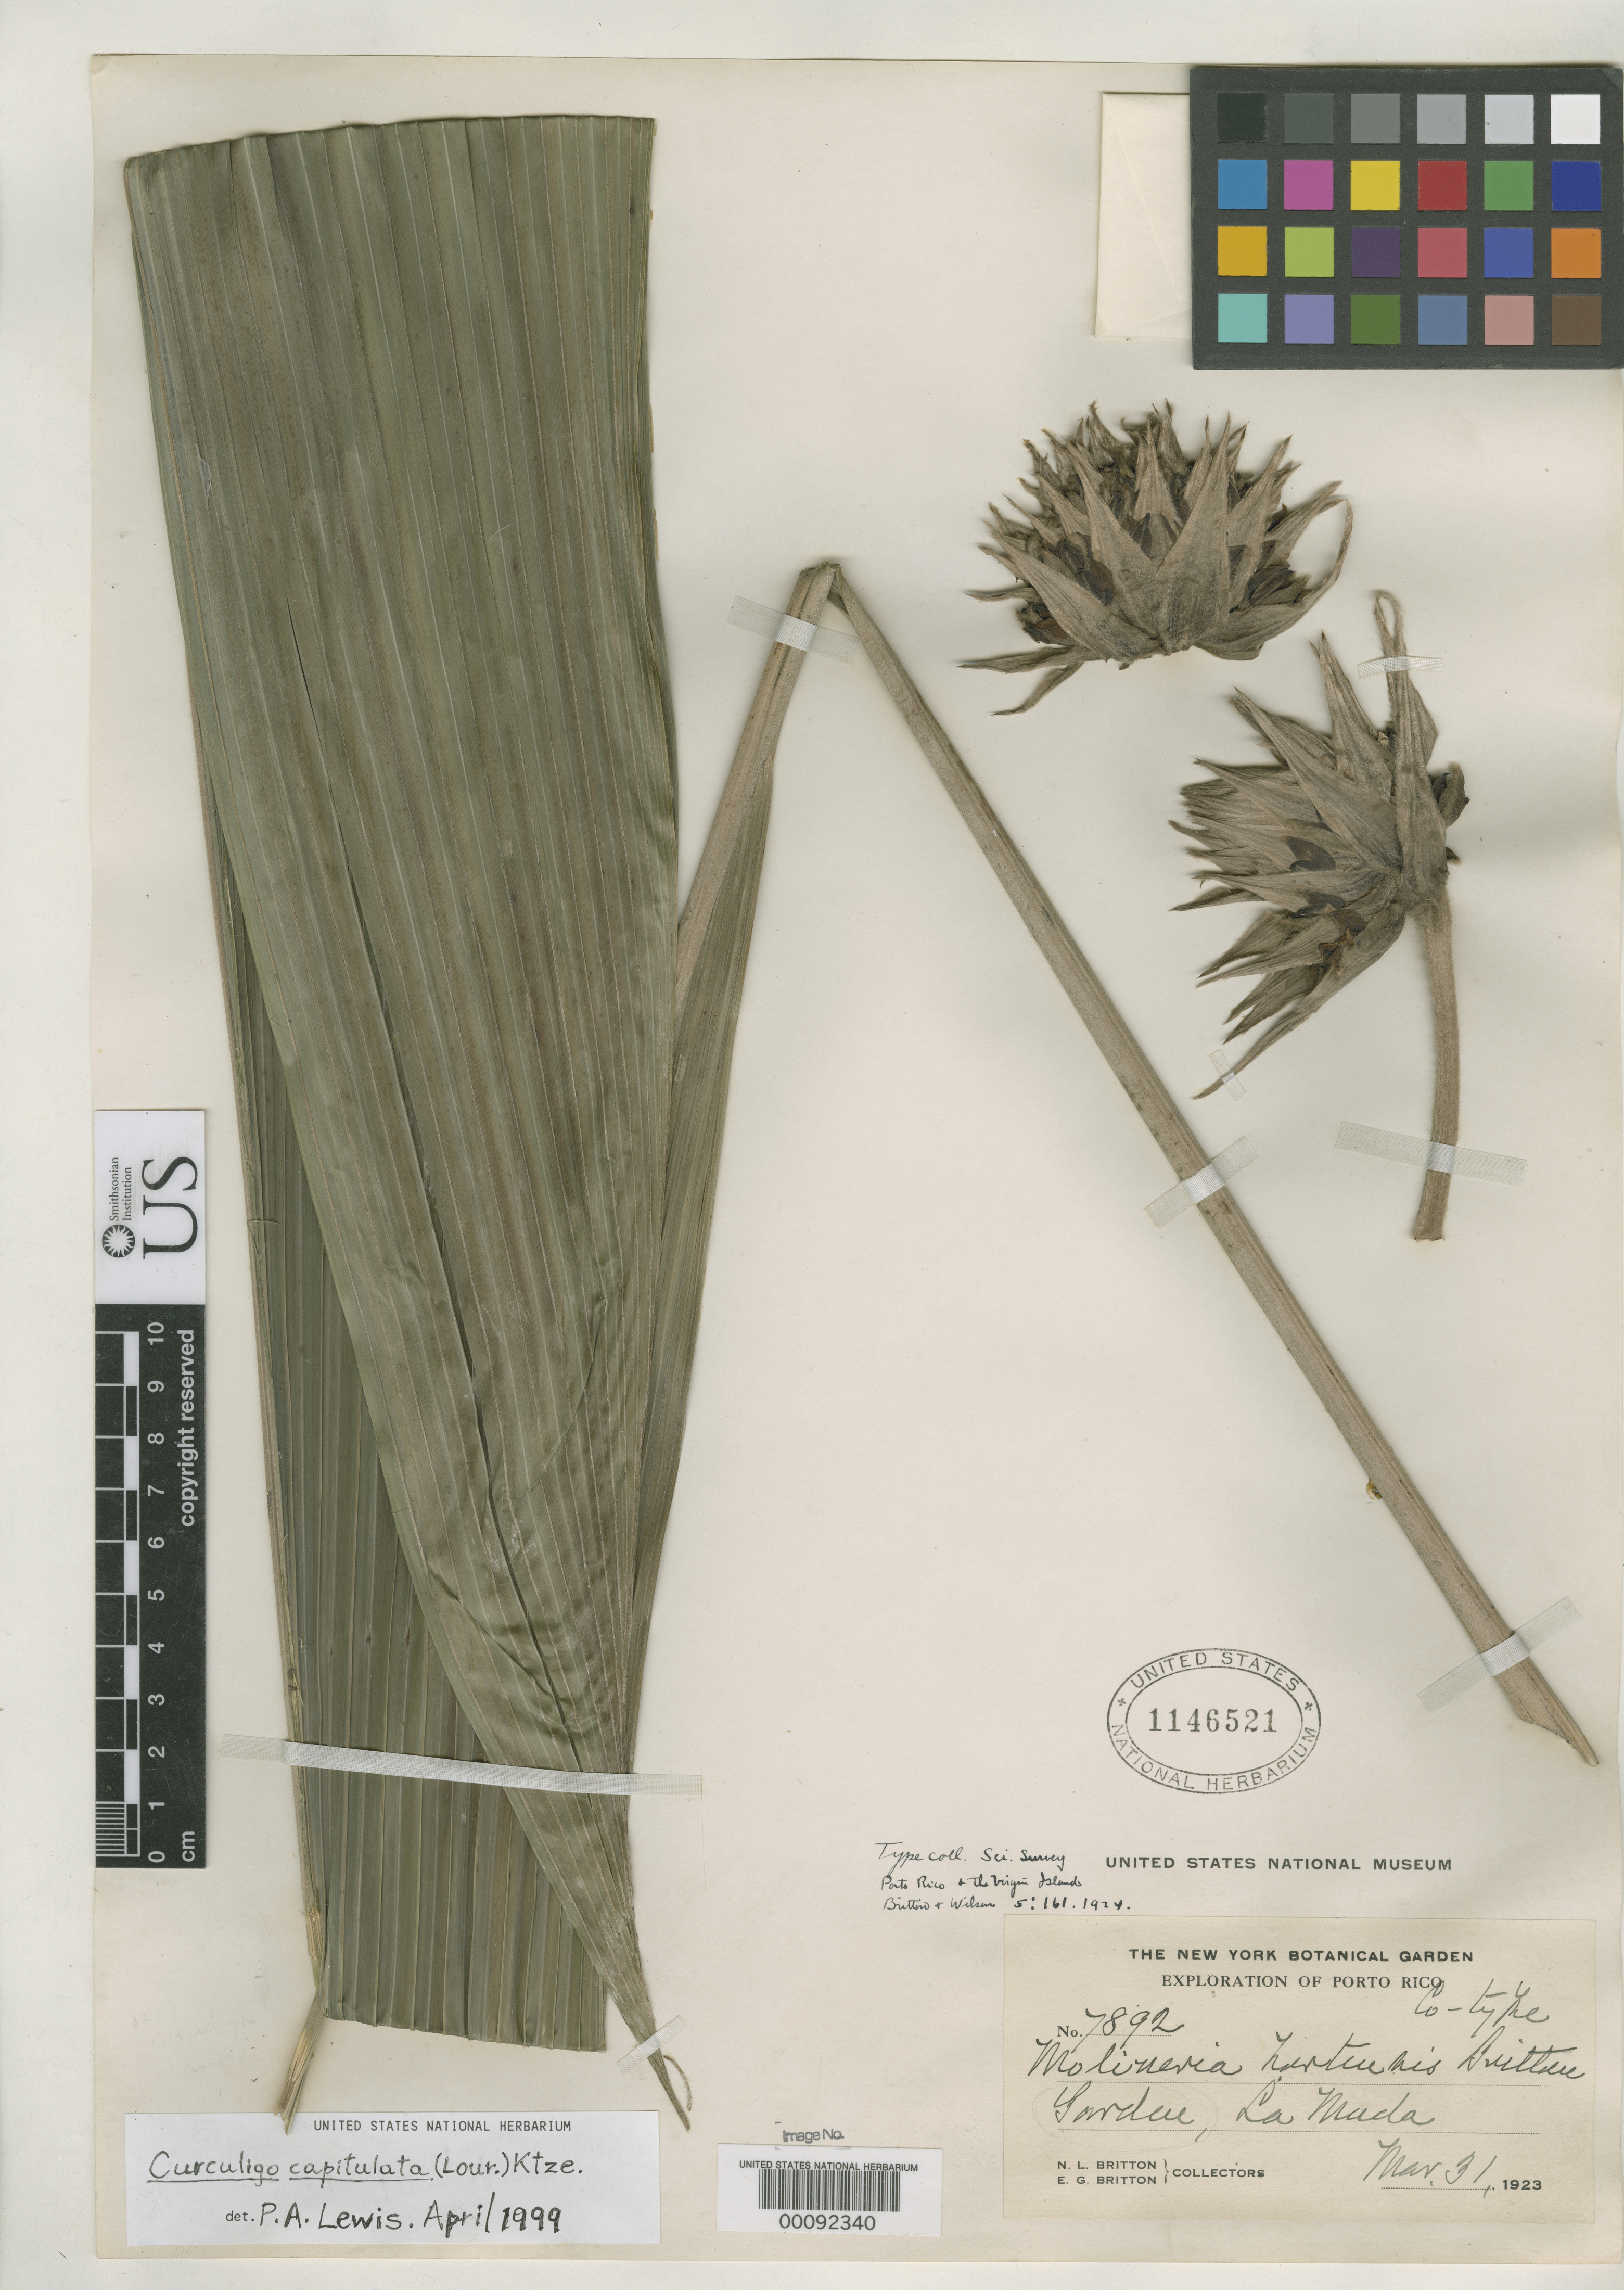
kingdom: Plantae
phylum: Tracheophyta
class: Liliopsida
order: Asparagales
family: Hypoxidaceae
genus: Curculigo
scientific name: Curculigo capitulata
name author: (Lour.) Kuntze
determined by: Lewis, P. A.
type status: Isotype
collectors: N. Britton & E. G. Britton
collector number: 7892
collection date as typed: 31 May 1923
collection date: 1923-05-31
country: Puerto Rico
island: Greater Antilles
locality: Cultivated, near La Muda.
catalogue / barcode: US 1146521